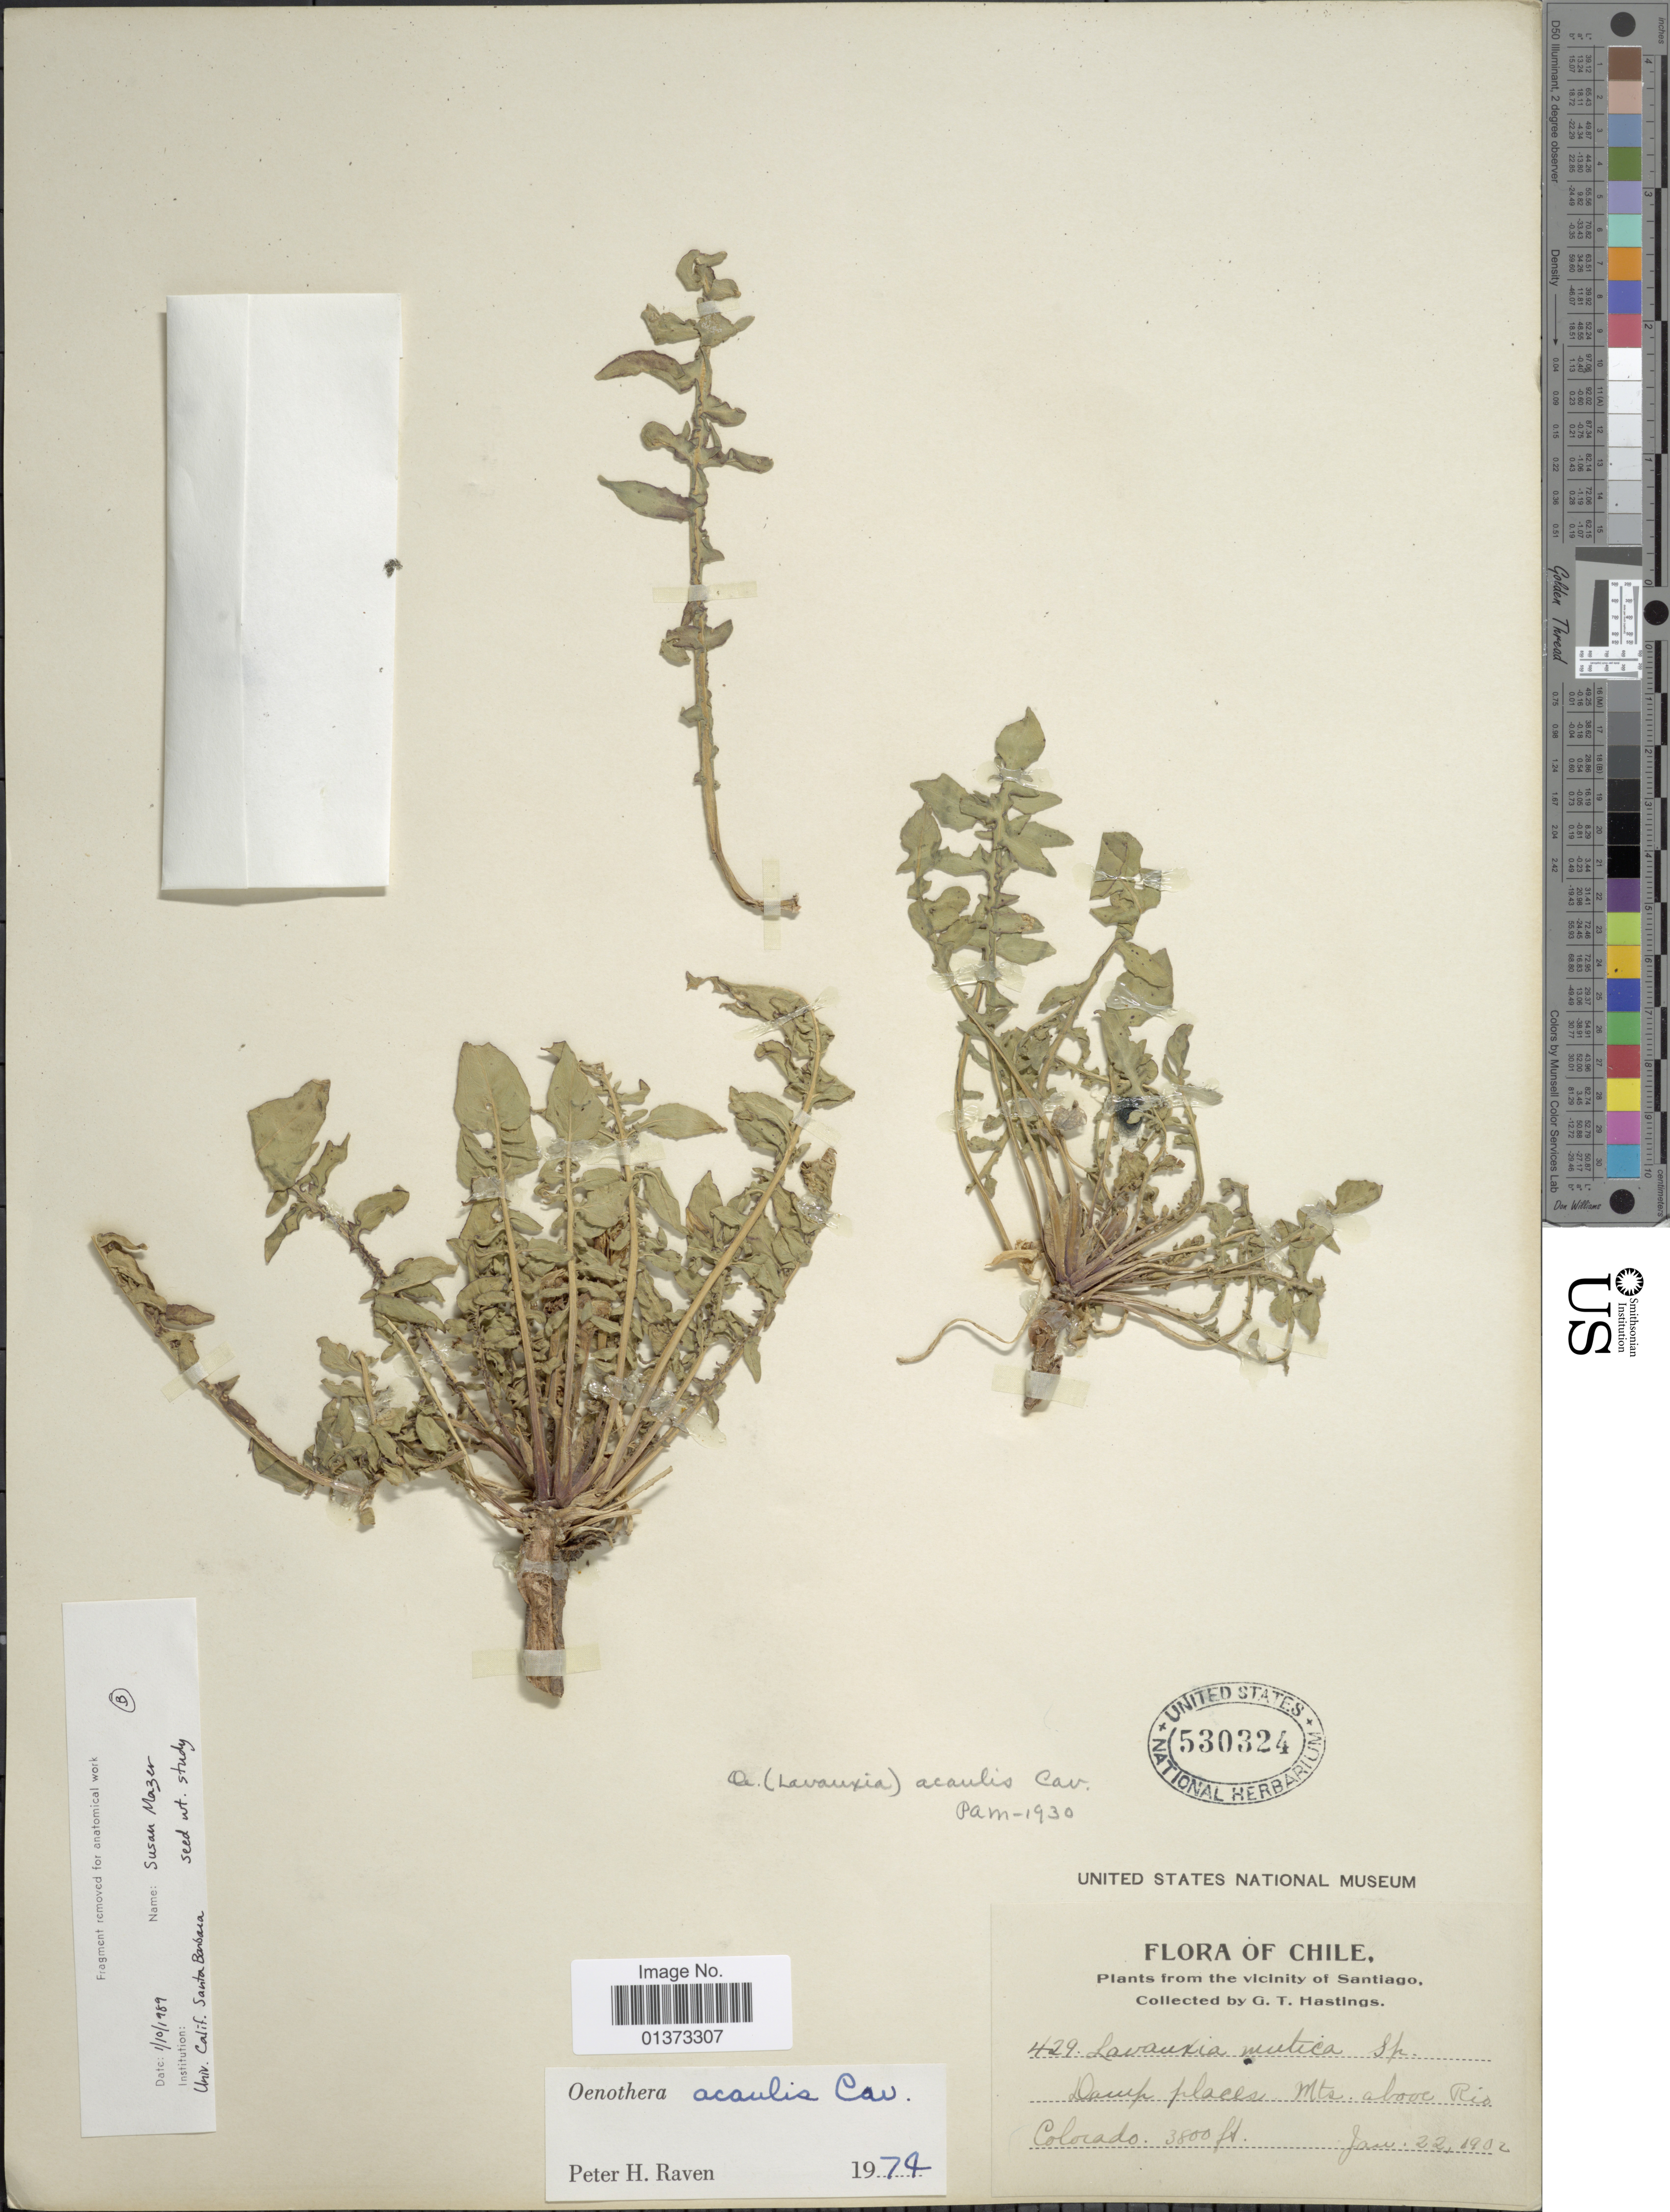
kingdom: Plantae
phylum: Tracheophyta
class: Magnoliopsida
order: Myrtales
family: Onagraceae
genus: Oenothera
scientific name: Oenothera acaulis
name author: Cav.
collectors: G. Hastings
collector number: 429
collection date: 1902-01-22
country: Chile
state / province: Región Metropolitana (RM)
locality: Vicinity of Santiago, Dampm places, Mts above Rio Colorado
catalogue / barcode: US 530324